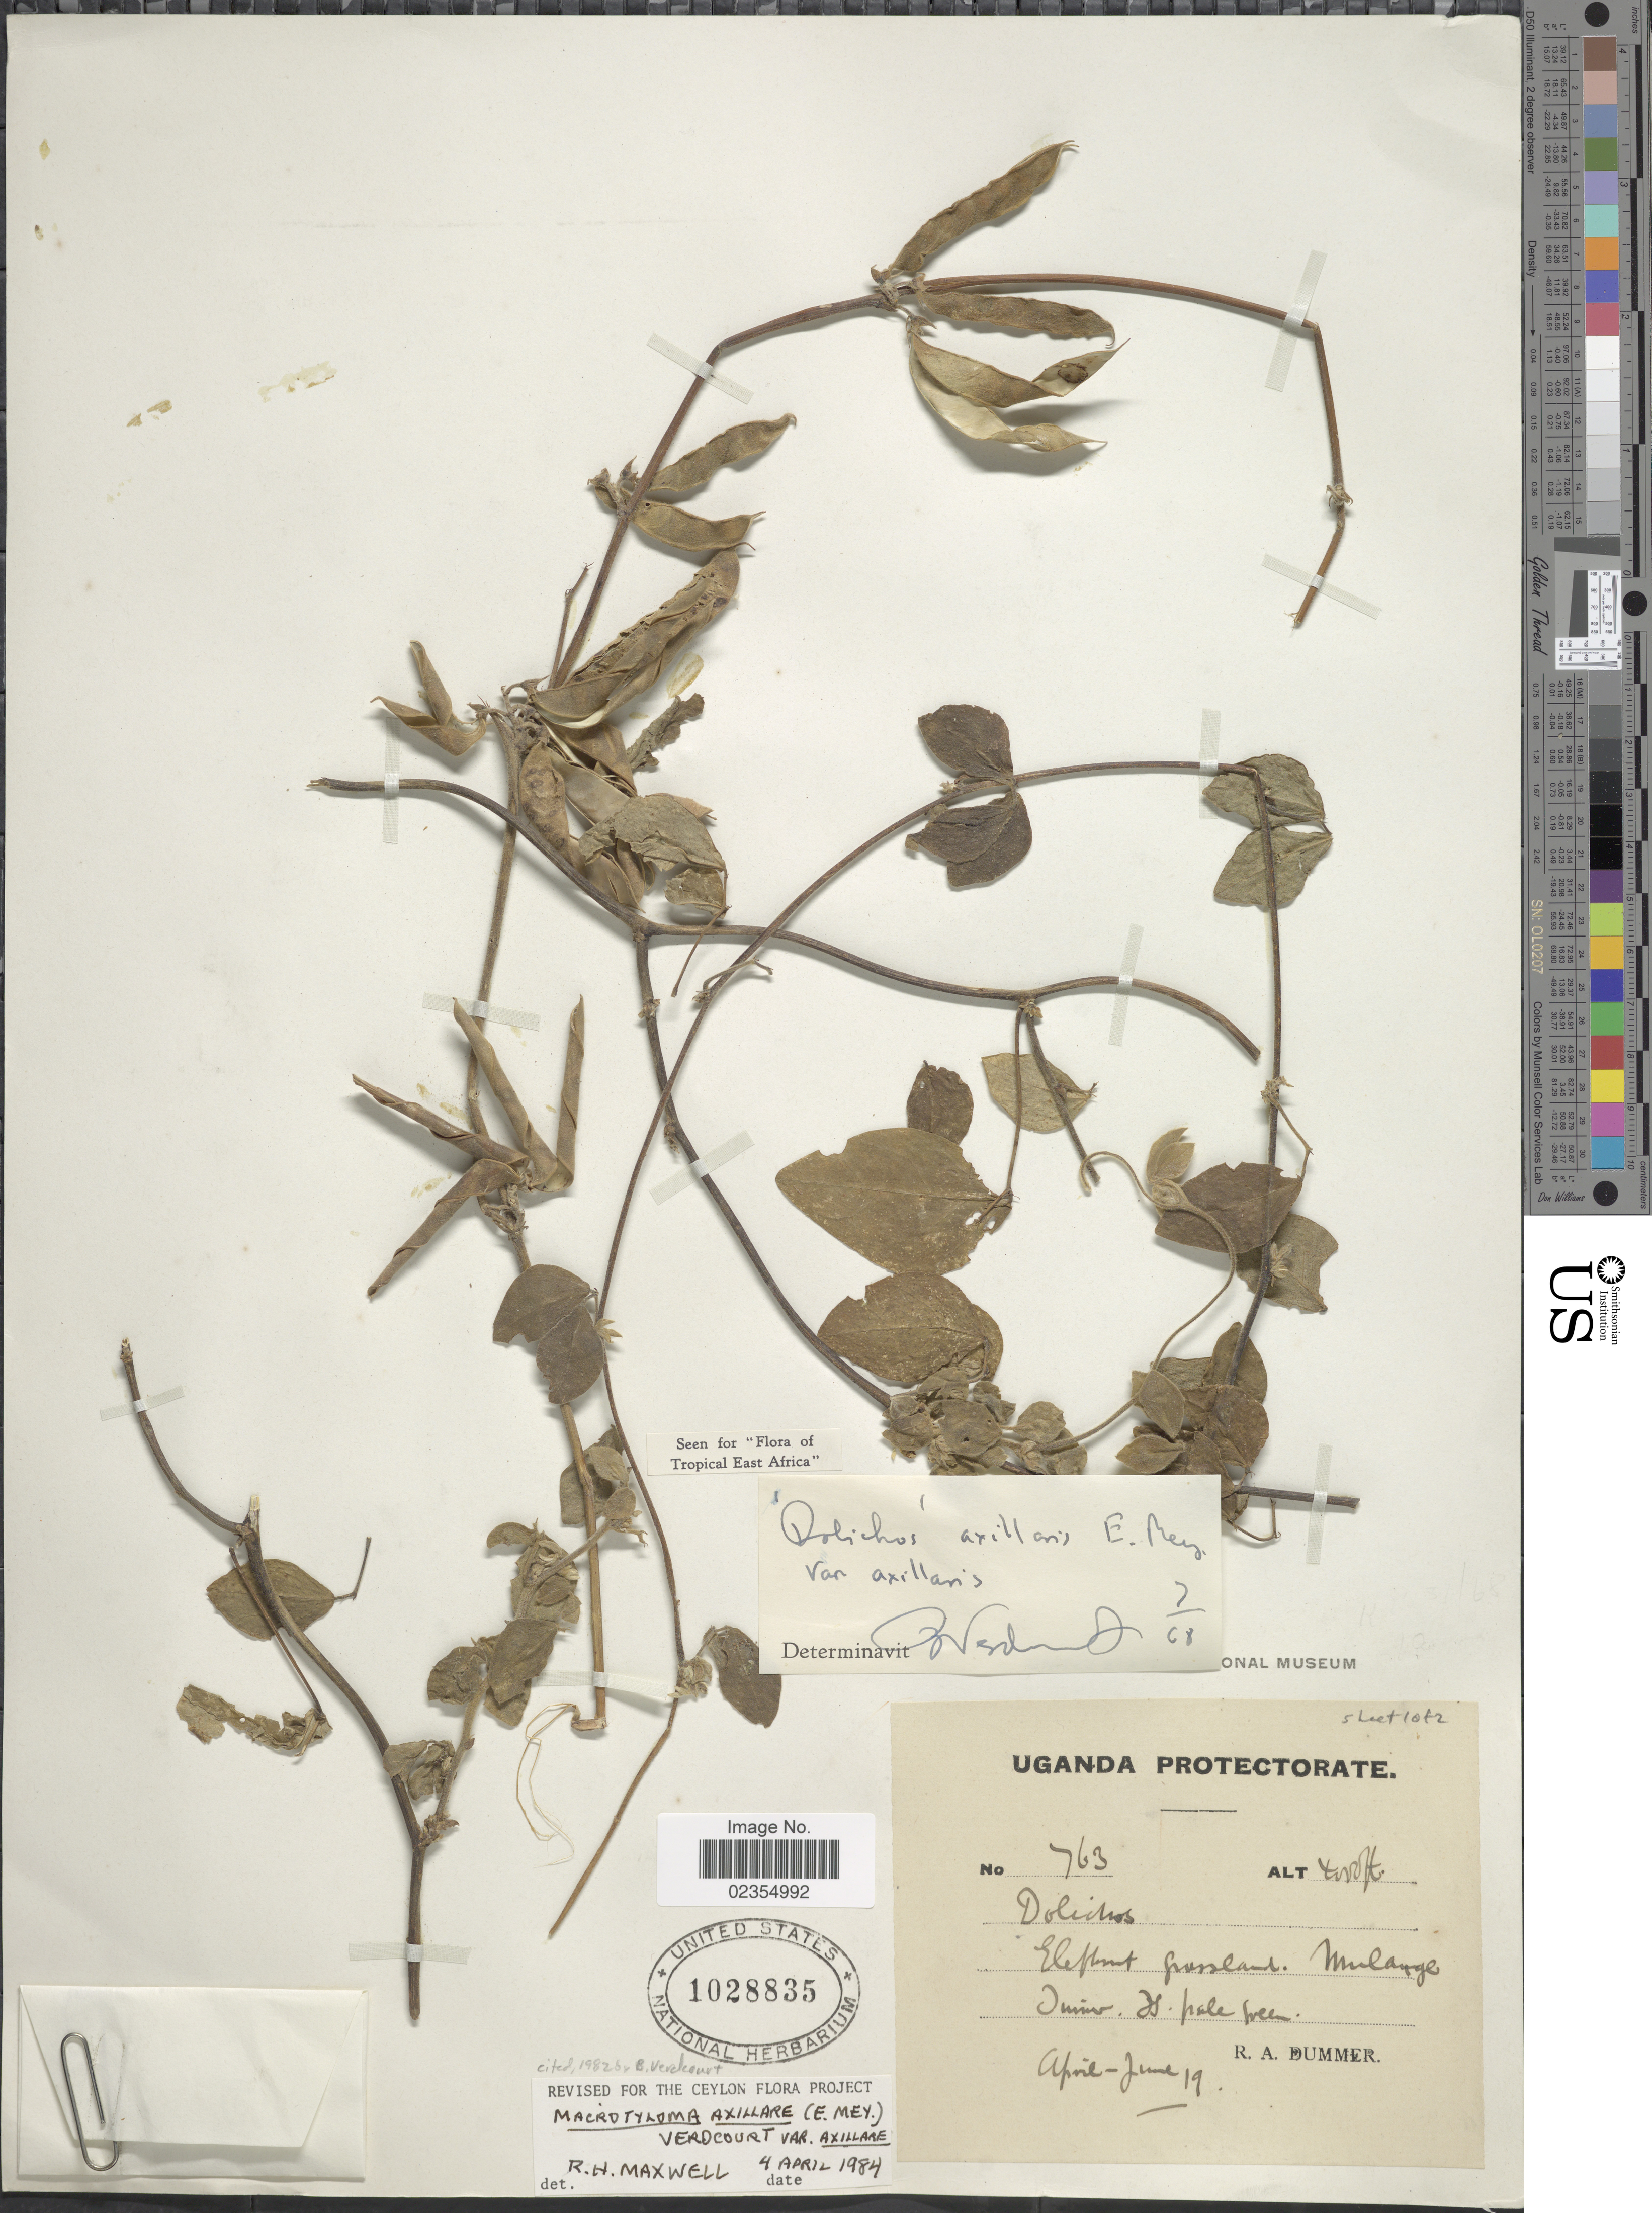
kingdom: Plantae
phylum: Tracheophyta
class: Magnoliopsida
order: Fabales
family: Fabaceae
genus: Macrotyloma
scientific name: Macrotyloma axillare var. axillare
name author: (E. Mey.) Verdc.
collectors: R. Dümmer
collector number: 763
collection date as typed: Transcribed d/m/y: /4/19 to /6/19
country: Uganda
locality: Uganda Protectorate. Mulange juins [interpreted]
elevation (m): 1219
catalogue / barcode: US 1028835